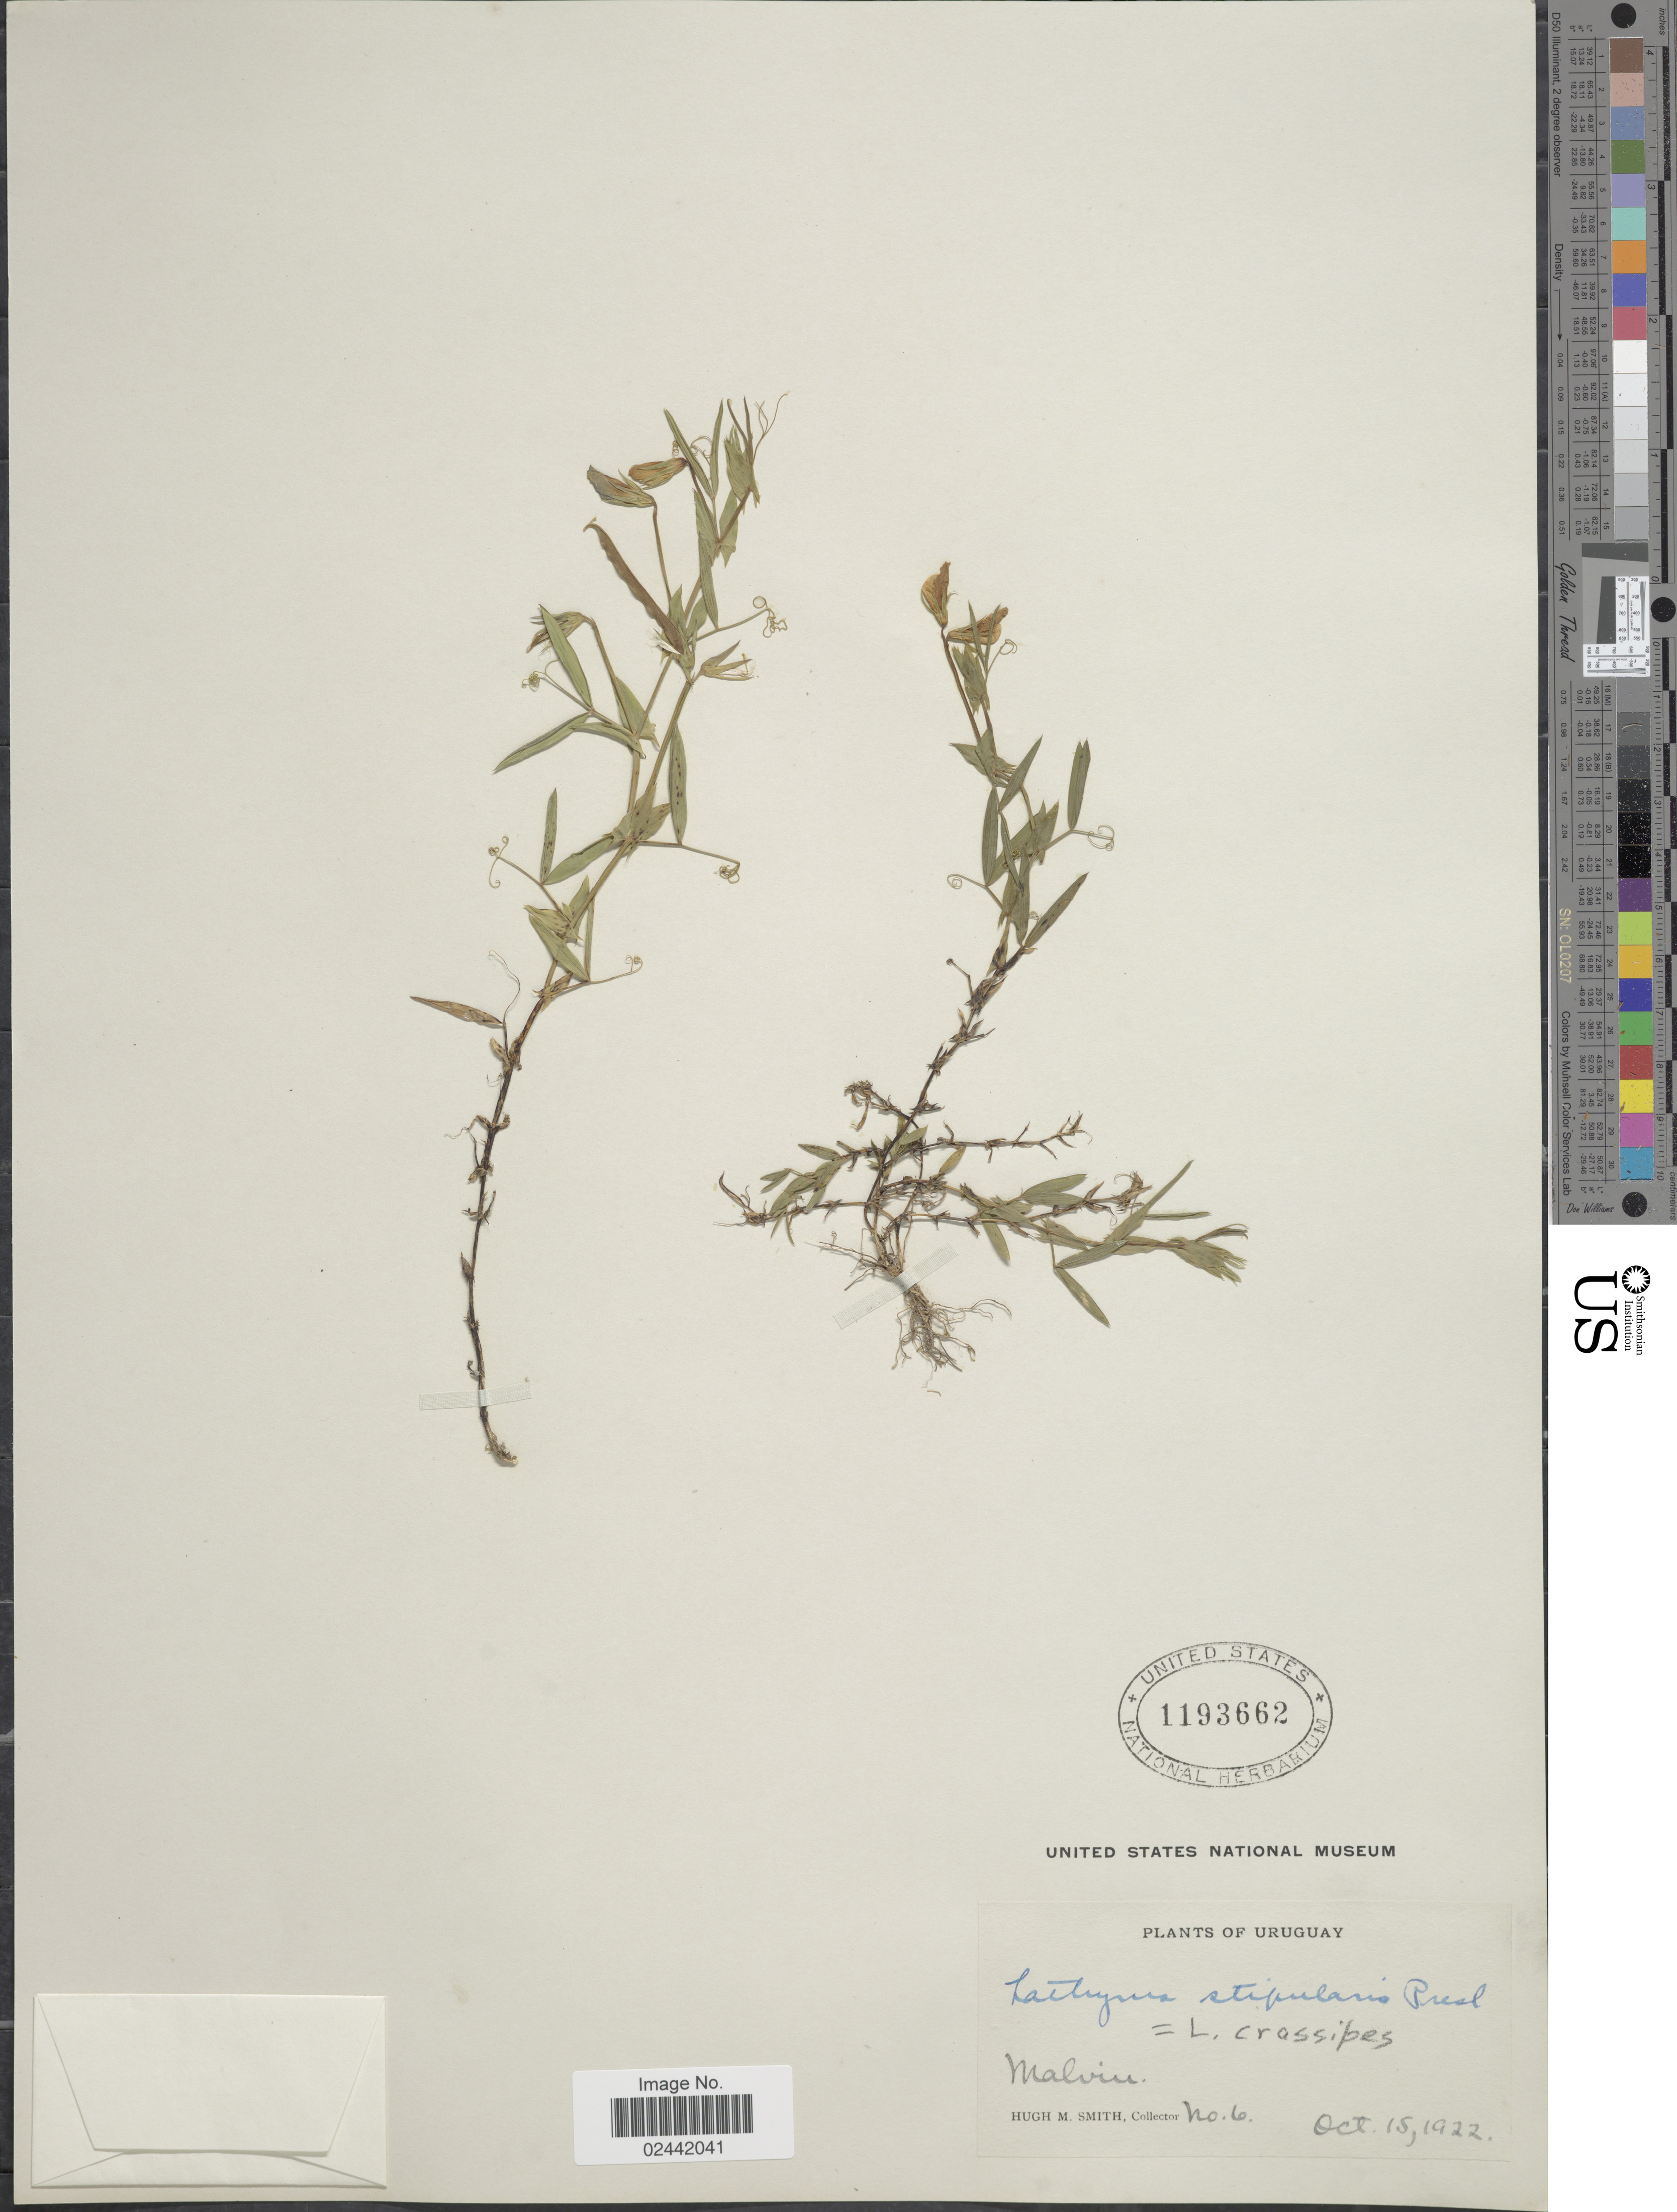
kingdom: Plantae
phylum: Tracheophyta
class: Magnoliopsida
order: Fabales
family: Fabaceae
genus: Lathyrus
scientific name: Lathyrus crassipes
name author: Gillies ex Hook. & Arn.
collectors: H. M. Smith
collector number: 6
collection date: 1922-10-15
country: Uruguay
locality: Malvin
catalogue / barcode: US 1193662